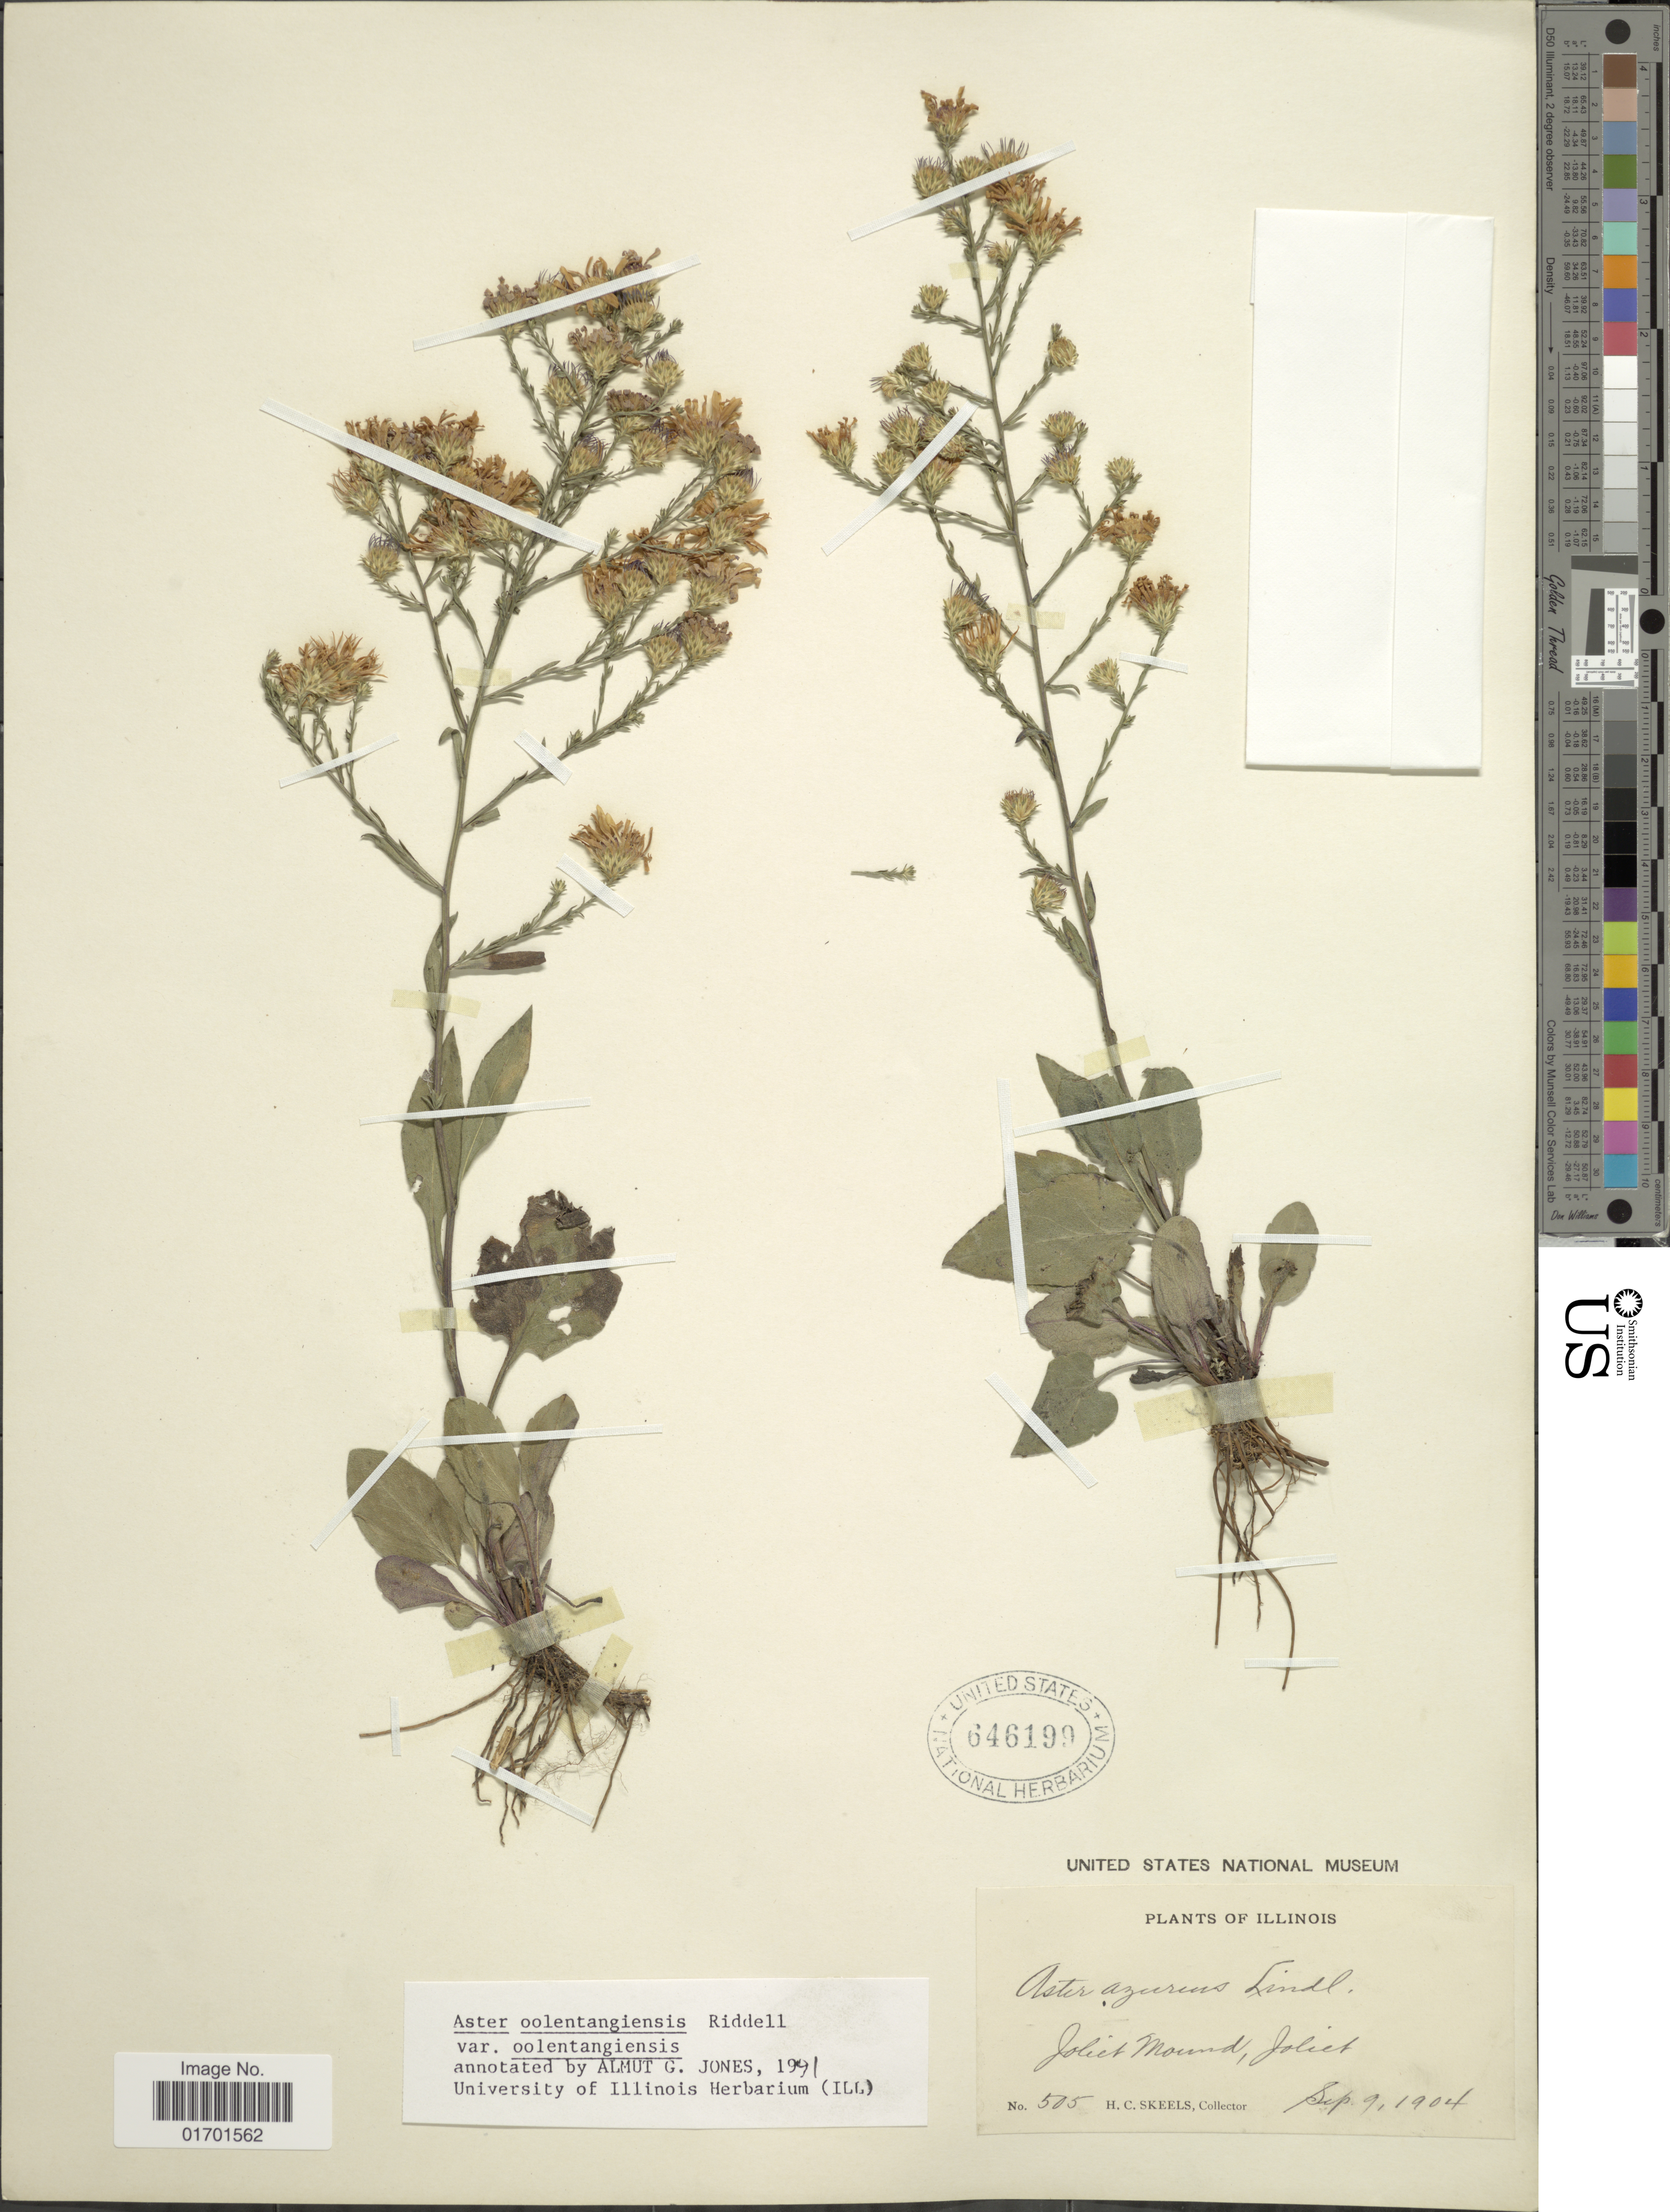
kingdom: Plantae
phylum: Tracheophyta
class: Magnoliopsida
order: Asterales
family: Asteraceae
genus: Symphyotrichum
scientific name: Symphyotrichum oolentangiense var. oolentangiense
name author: G.L. Nesom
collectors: H. Skeels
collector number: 505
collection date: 1904-09-09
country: United States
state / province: Illinois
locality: Joliet Mound, Joliet.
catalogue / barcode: US 646199